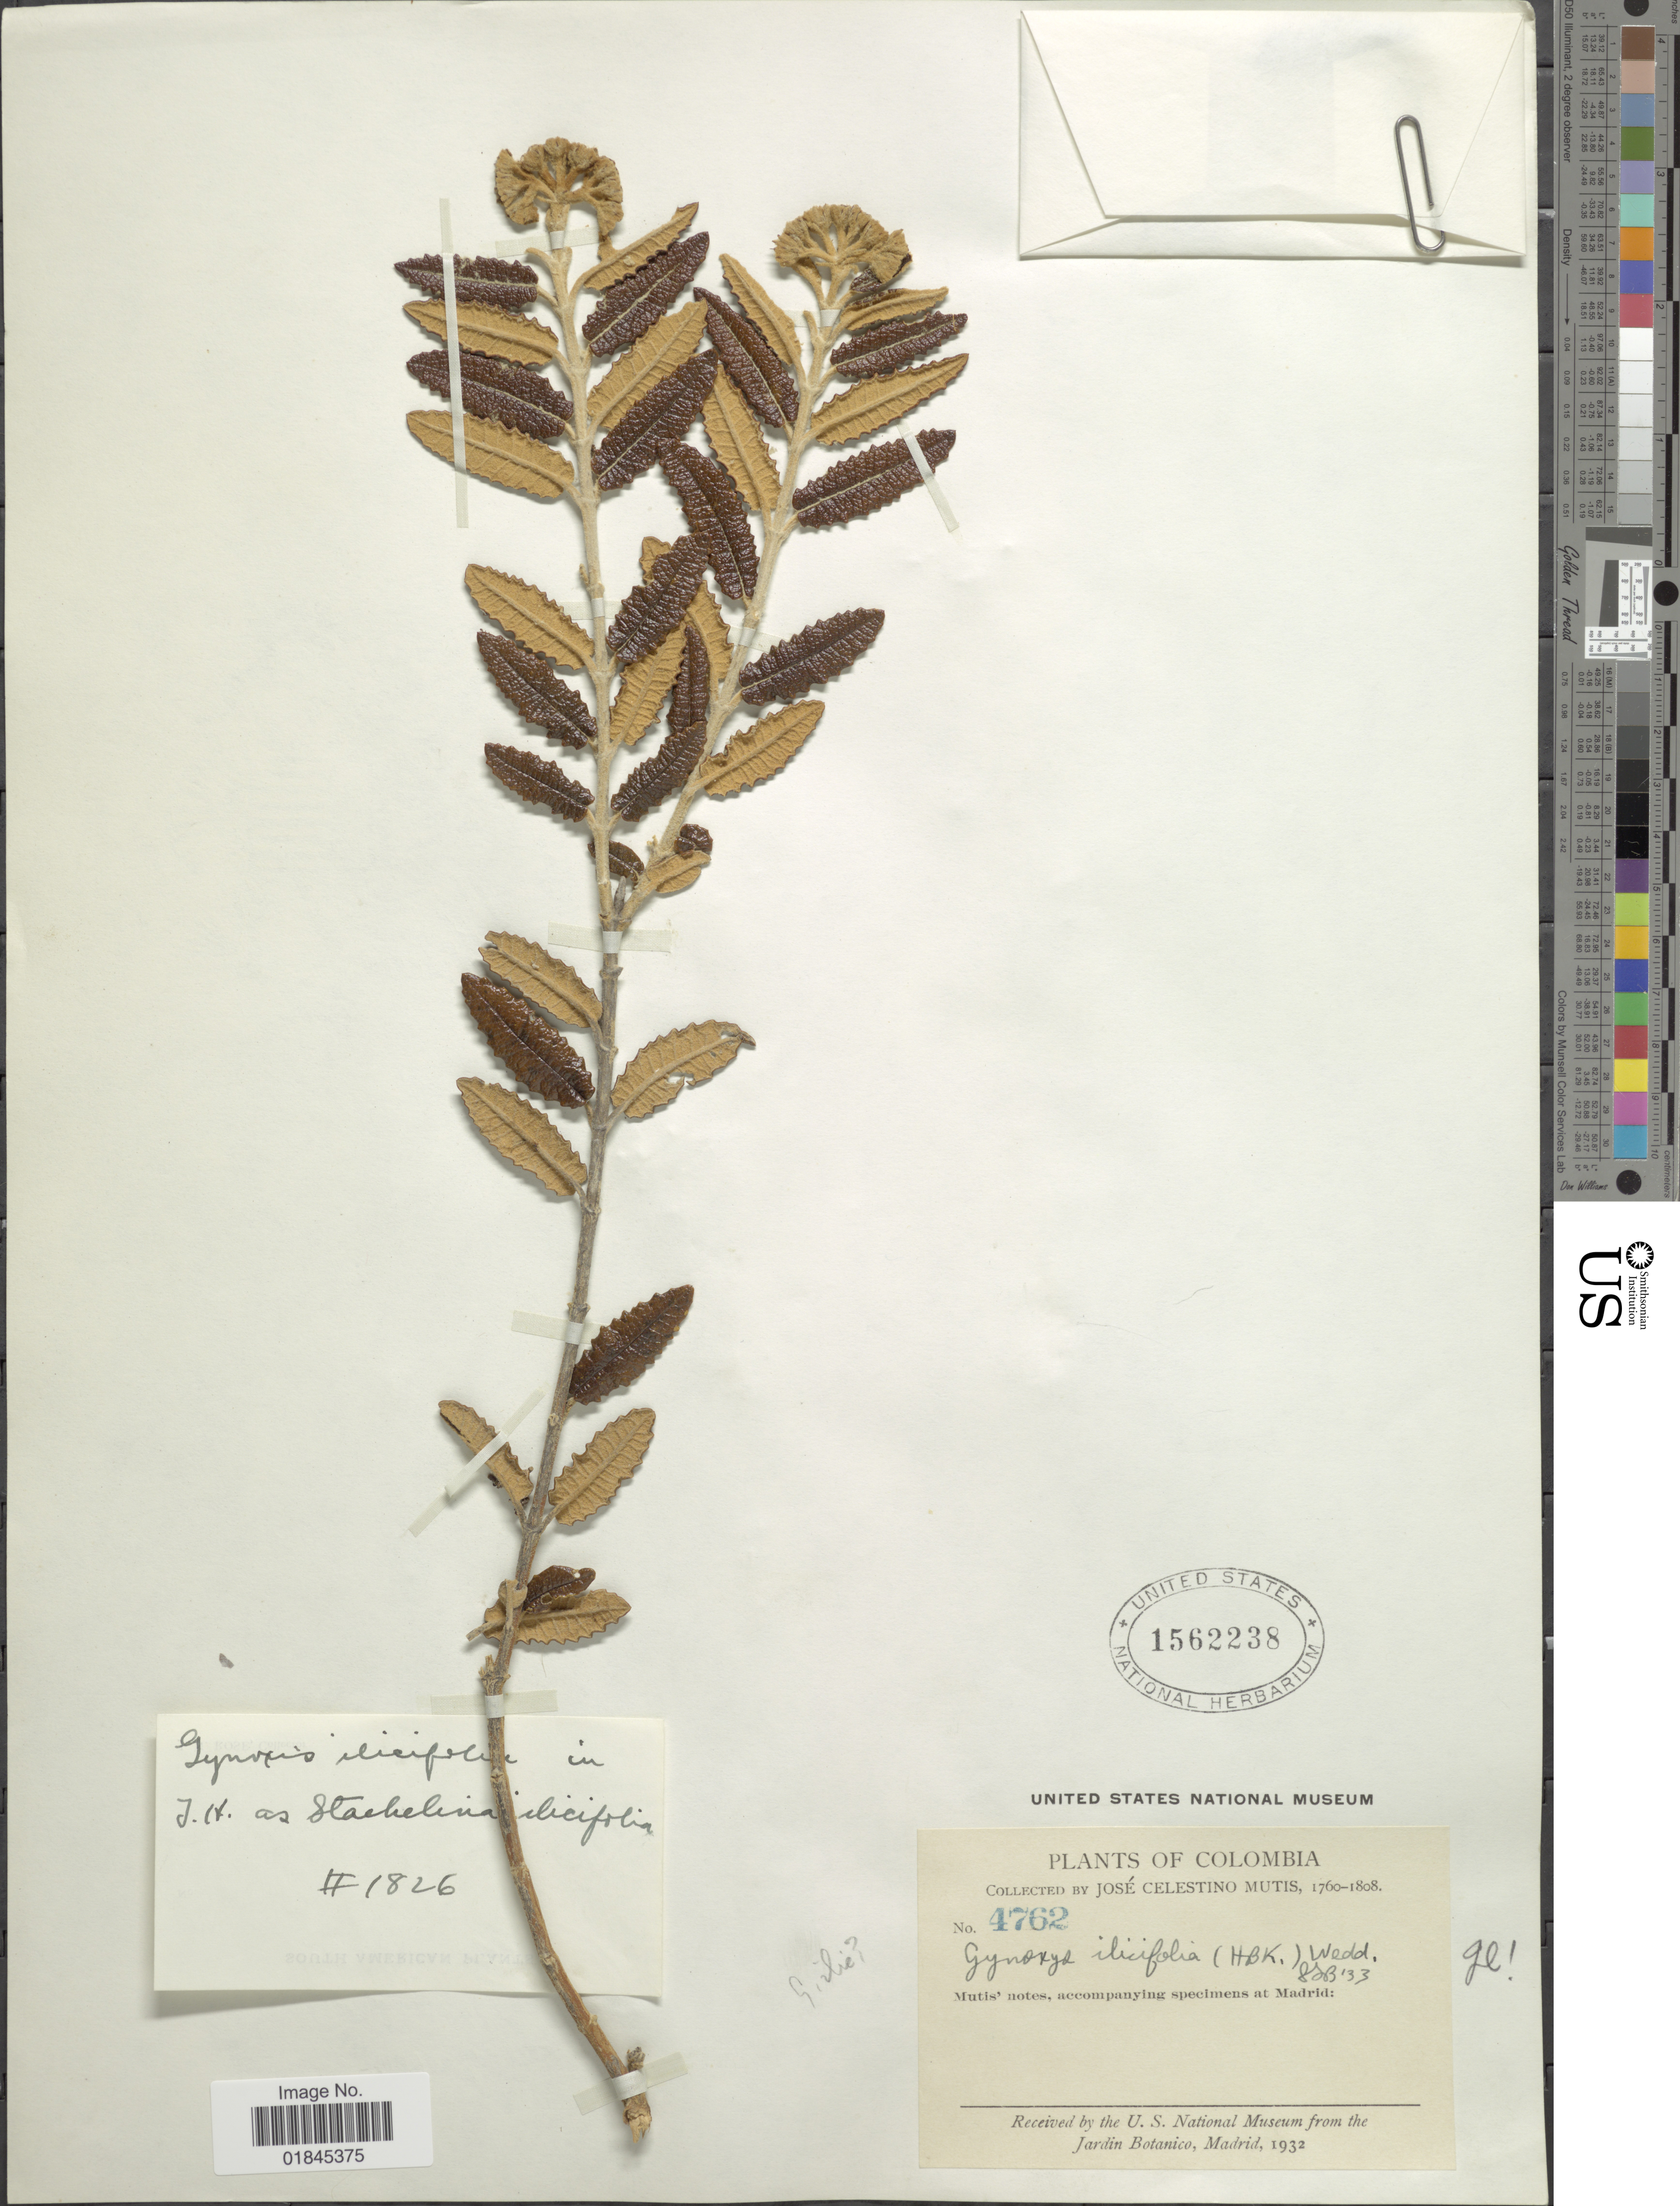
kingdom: Plantae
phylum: Tracheophyta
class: Magnoliopsida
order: Asterales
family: Asteraceae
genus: Pentacalia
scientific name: Pentacalia ilicifolia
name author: (L. f.) Cuatrec. & H. Rob.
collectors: J. C. B. Mutis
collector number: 4762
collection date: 1760/1808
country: Colombia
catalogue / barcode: US 1562238